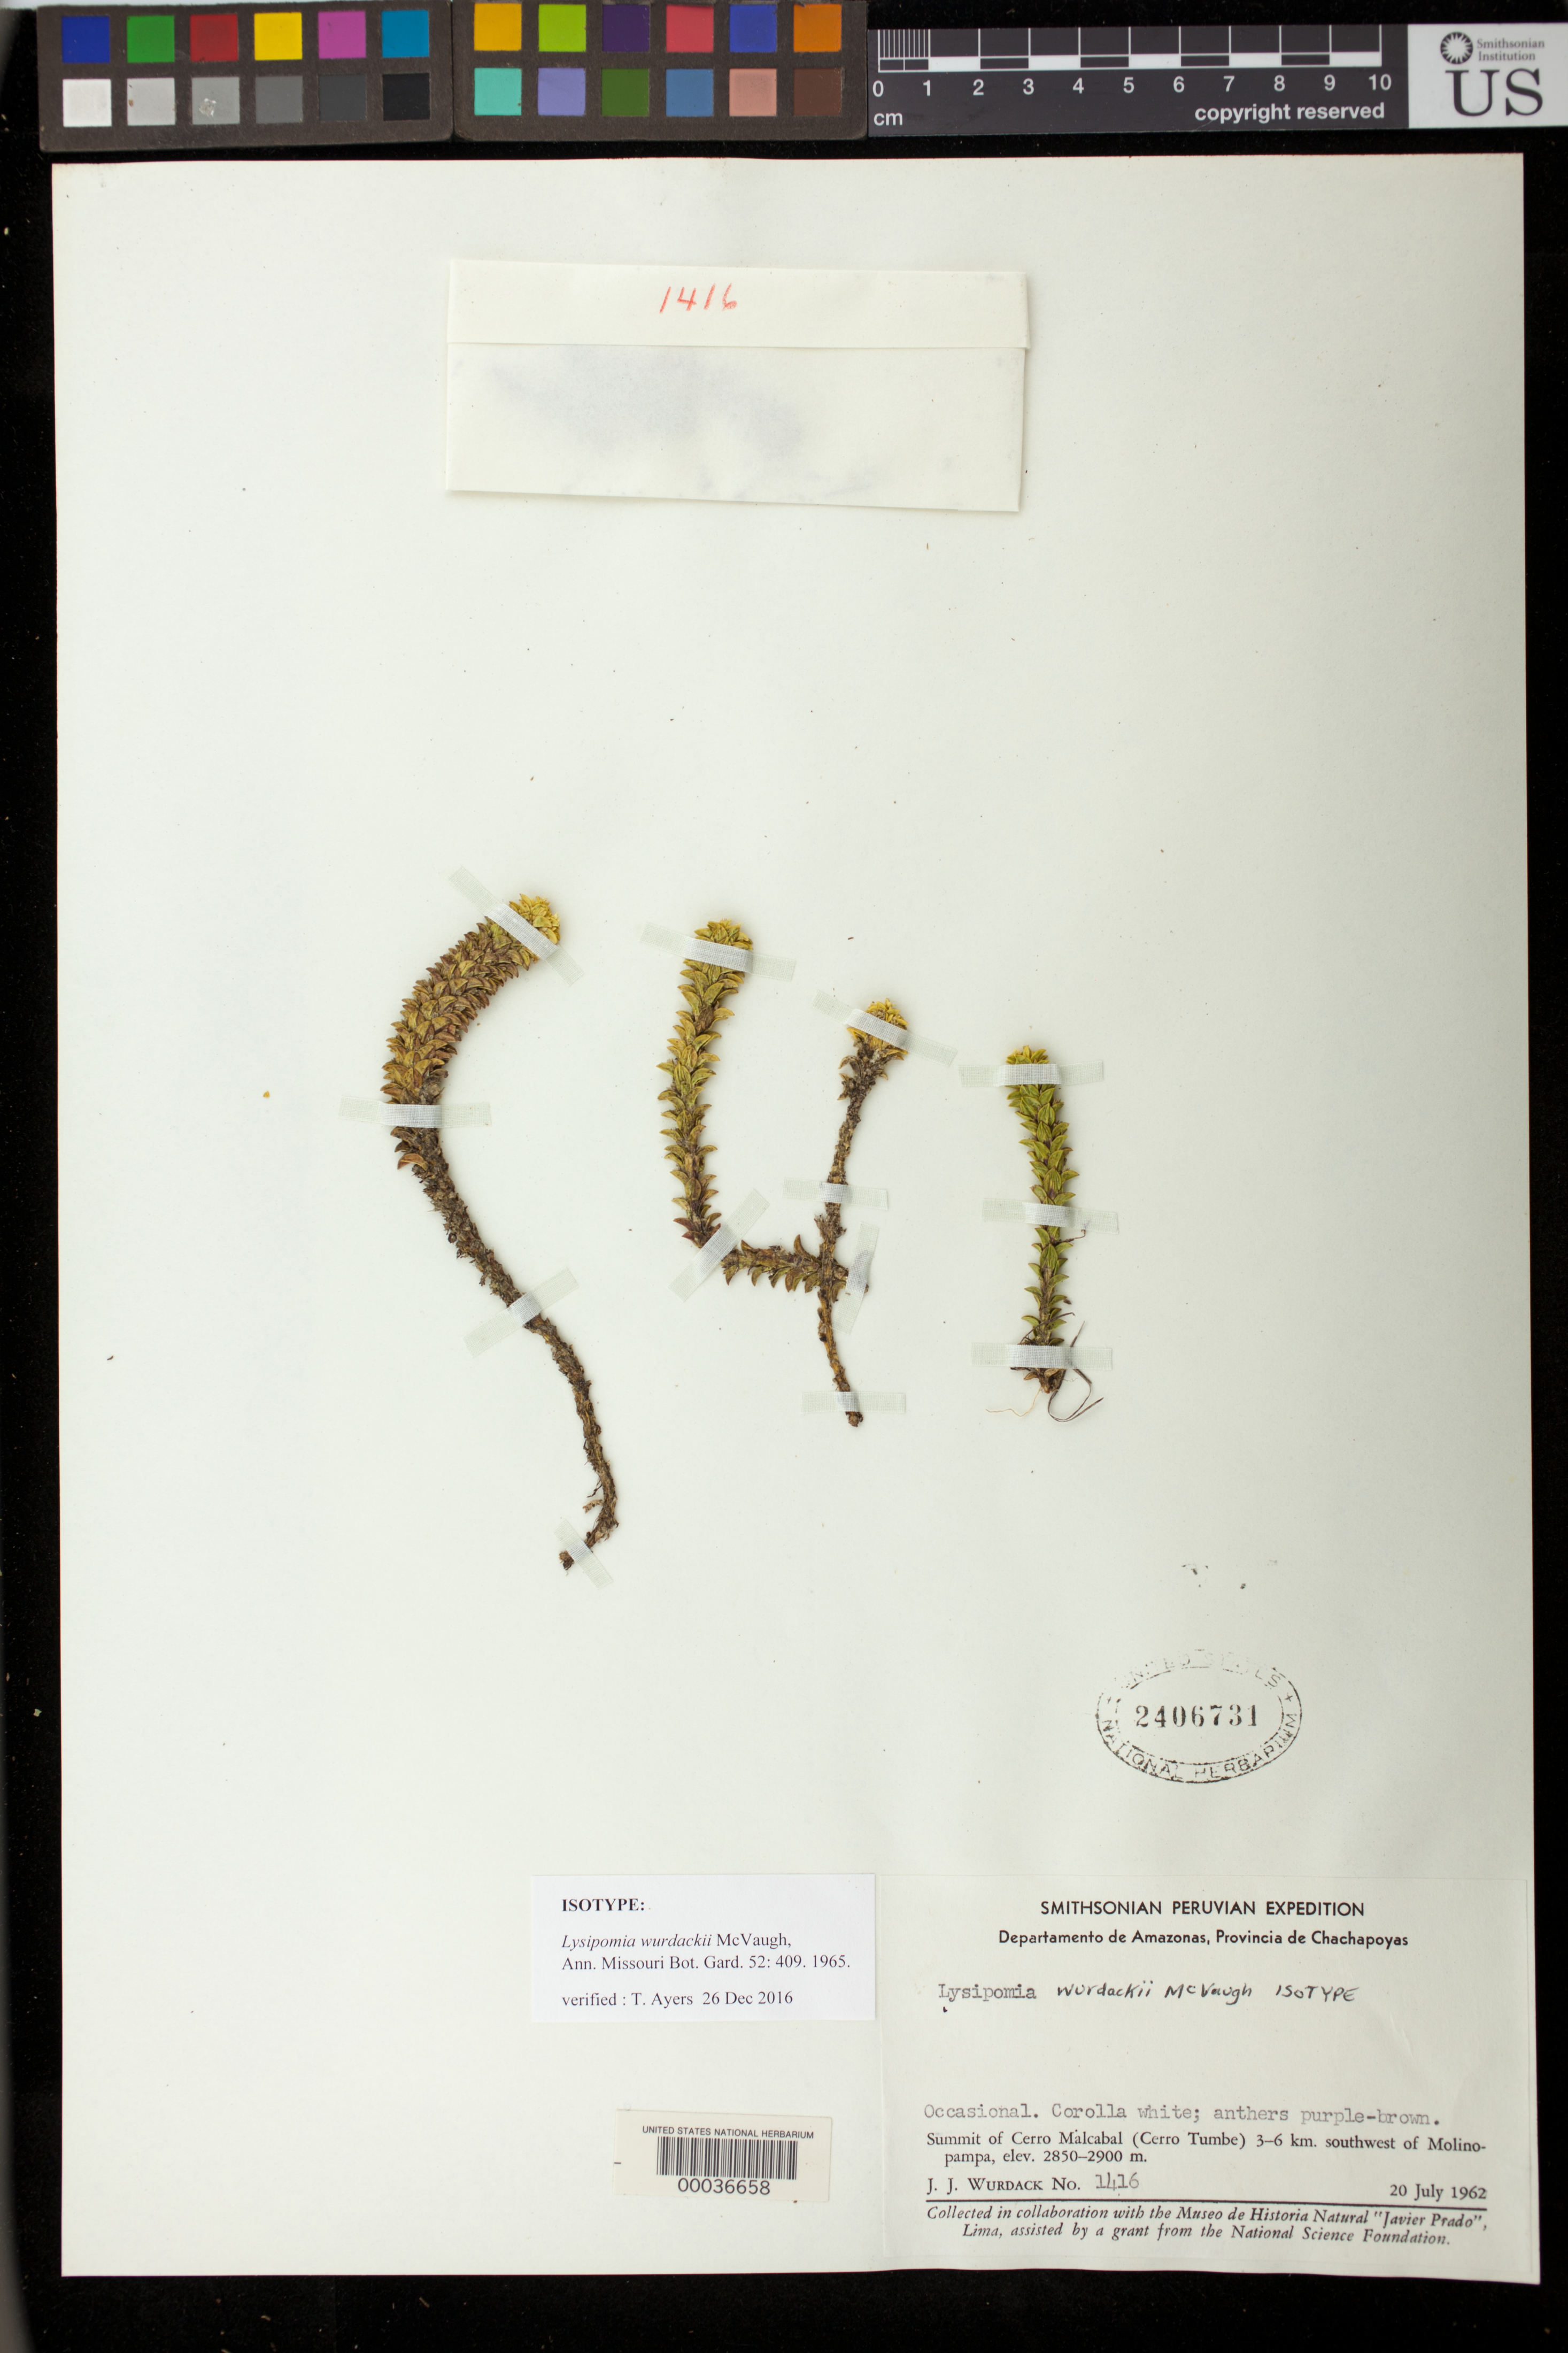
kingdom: Plantae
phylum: Tracheophyta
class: Magnoliopsida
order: Asterales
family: Campanulaceae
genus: Lysipomia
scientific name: Lysipomia wurdackii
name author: McVaugh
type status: Isotype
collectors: J. J. Wurdack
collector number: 1416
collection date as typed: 20 Jul 1962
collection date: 1962-07-20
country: Peru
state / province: Amazonas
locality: Summit of Cerro Malcabal (Cerro Tumbe) 3-6 km southwest of Molinopampa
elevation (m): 2850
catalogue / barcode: US 2406731